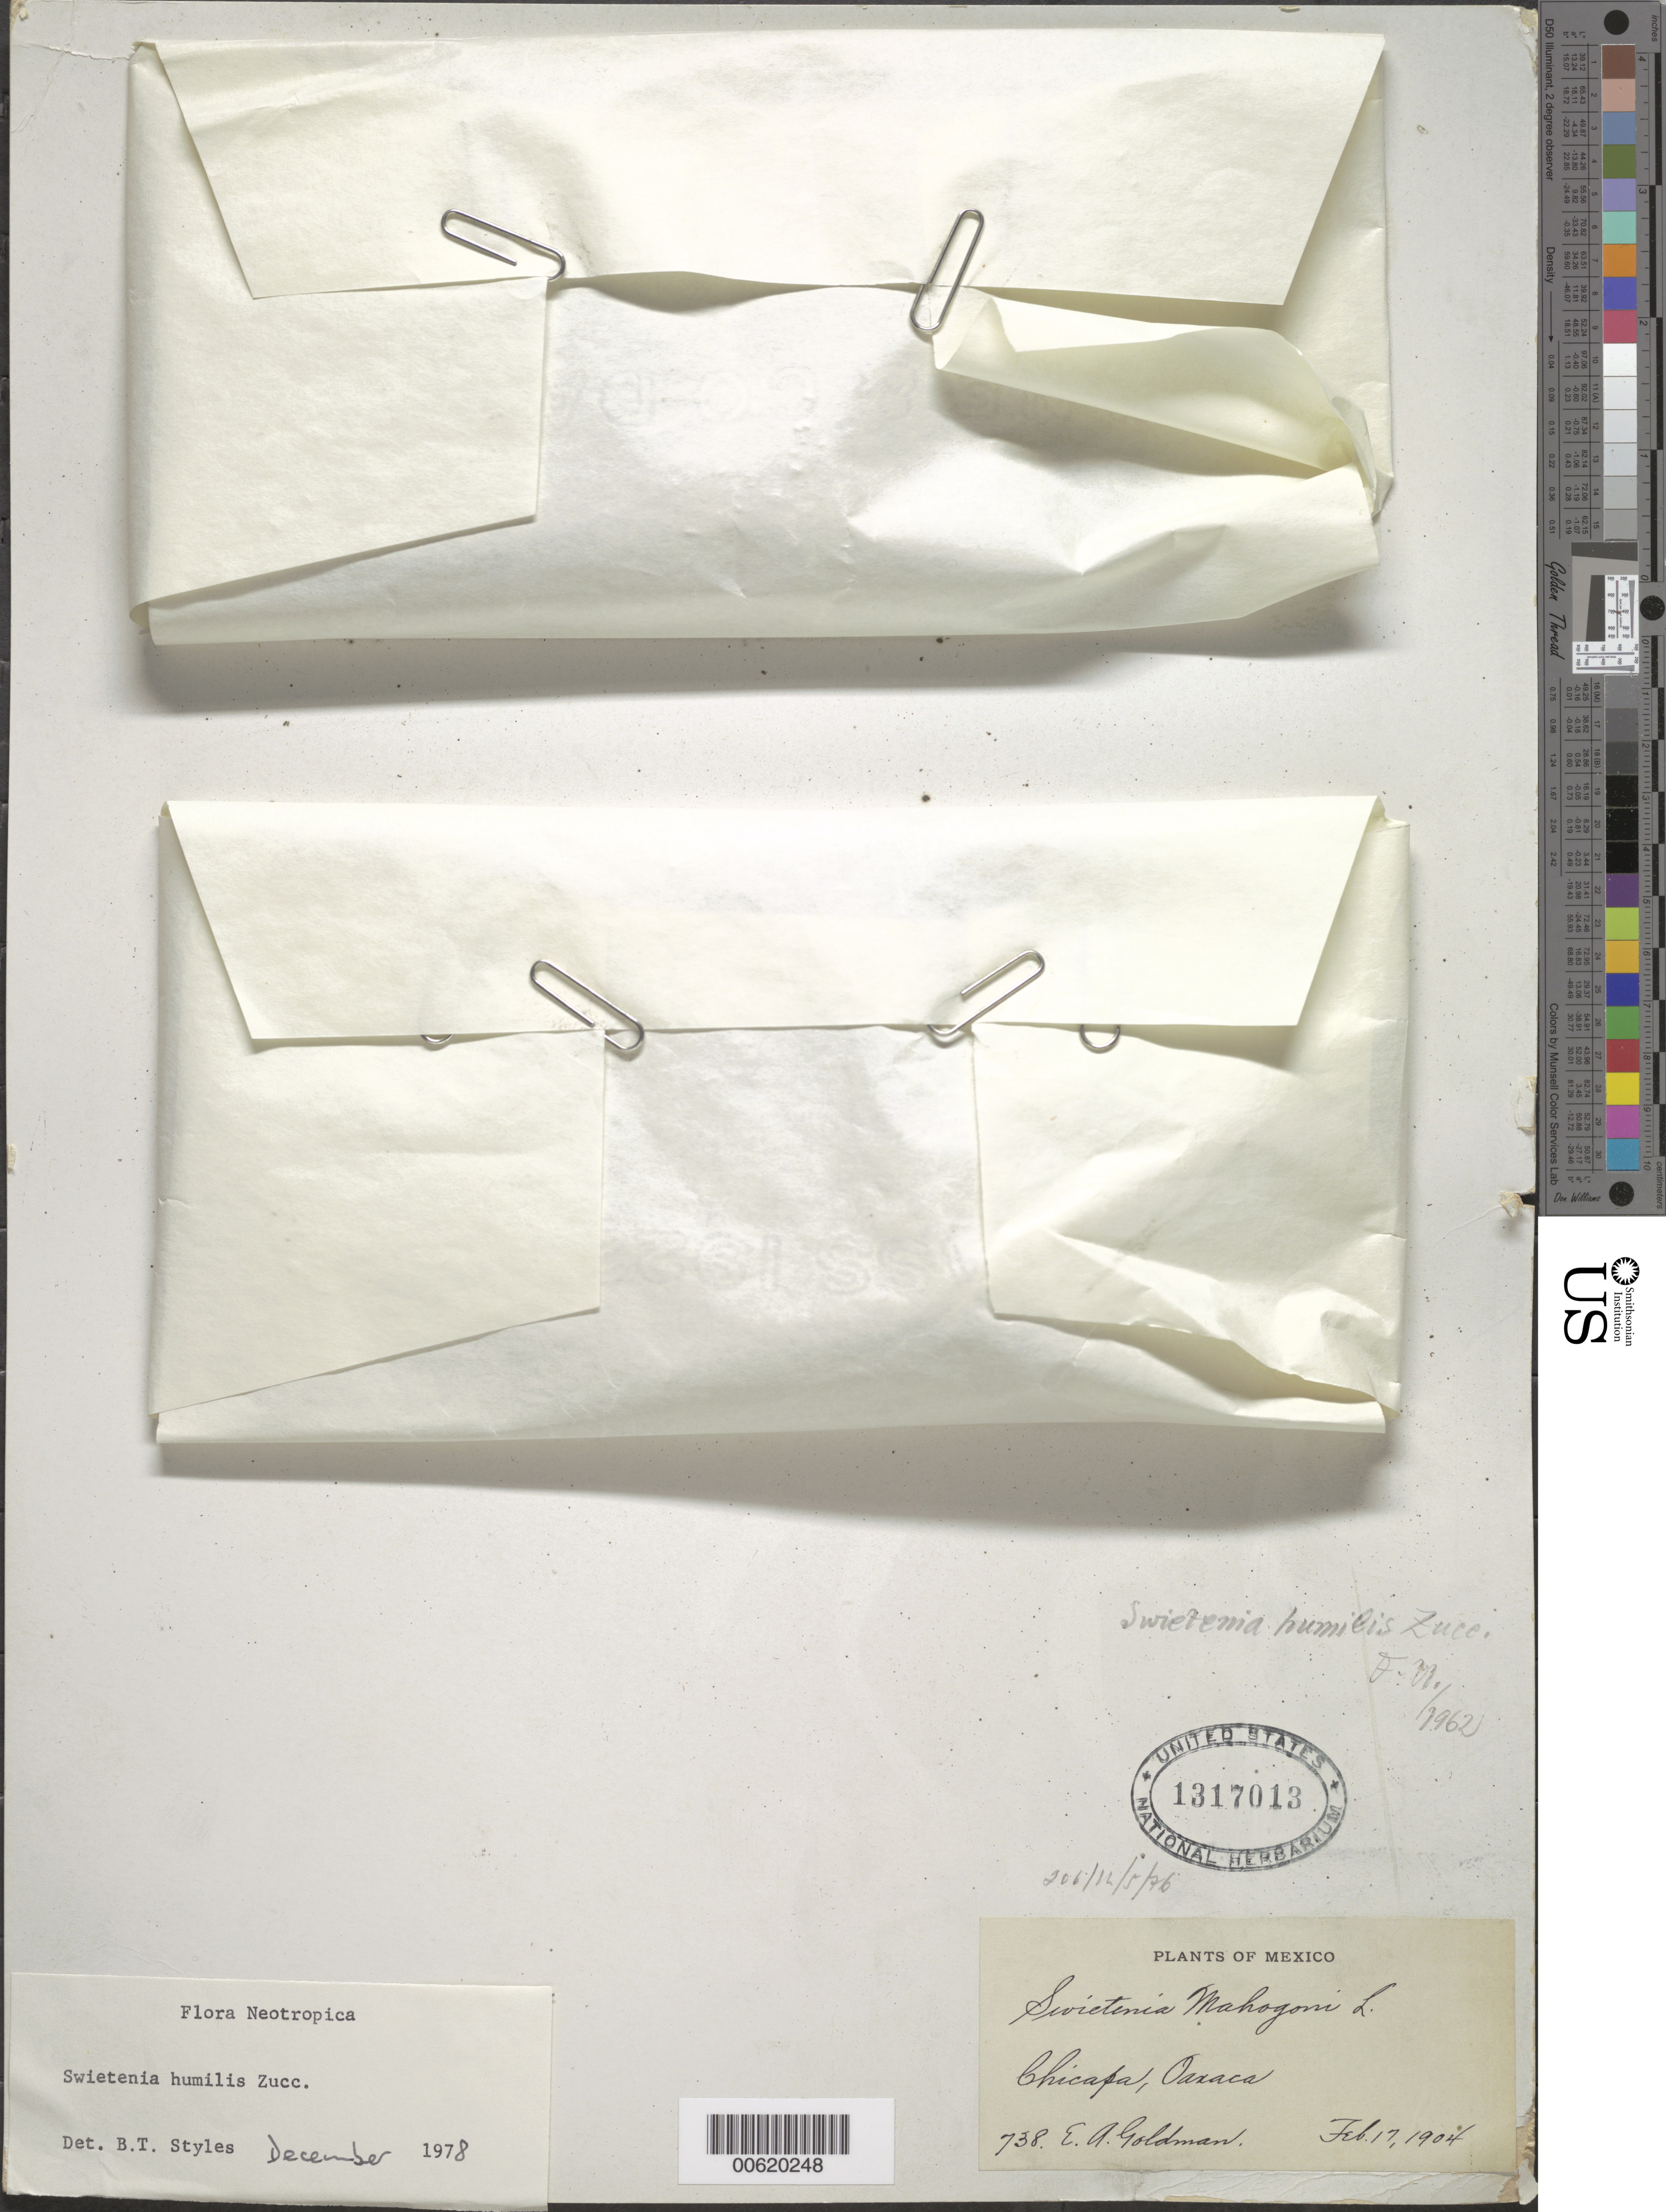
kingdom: Plantae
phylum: Tracheophyta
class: Magnoliopsida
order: Sapindales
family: Meliaceae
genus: Swietenia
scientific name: Swietenia humilis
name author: Zucc.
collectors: E. A. Goldman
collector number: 738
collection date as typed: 17 Feb 1904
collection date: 1904-02-17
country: Mexico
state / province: Oaxaca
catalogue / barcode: US 1317013